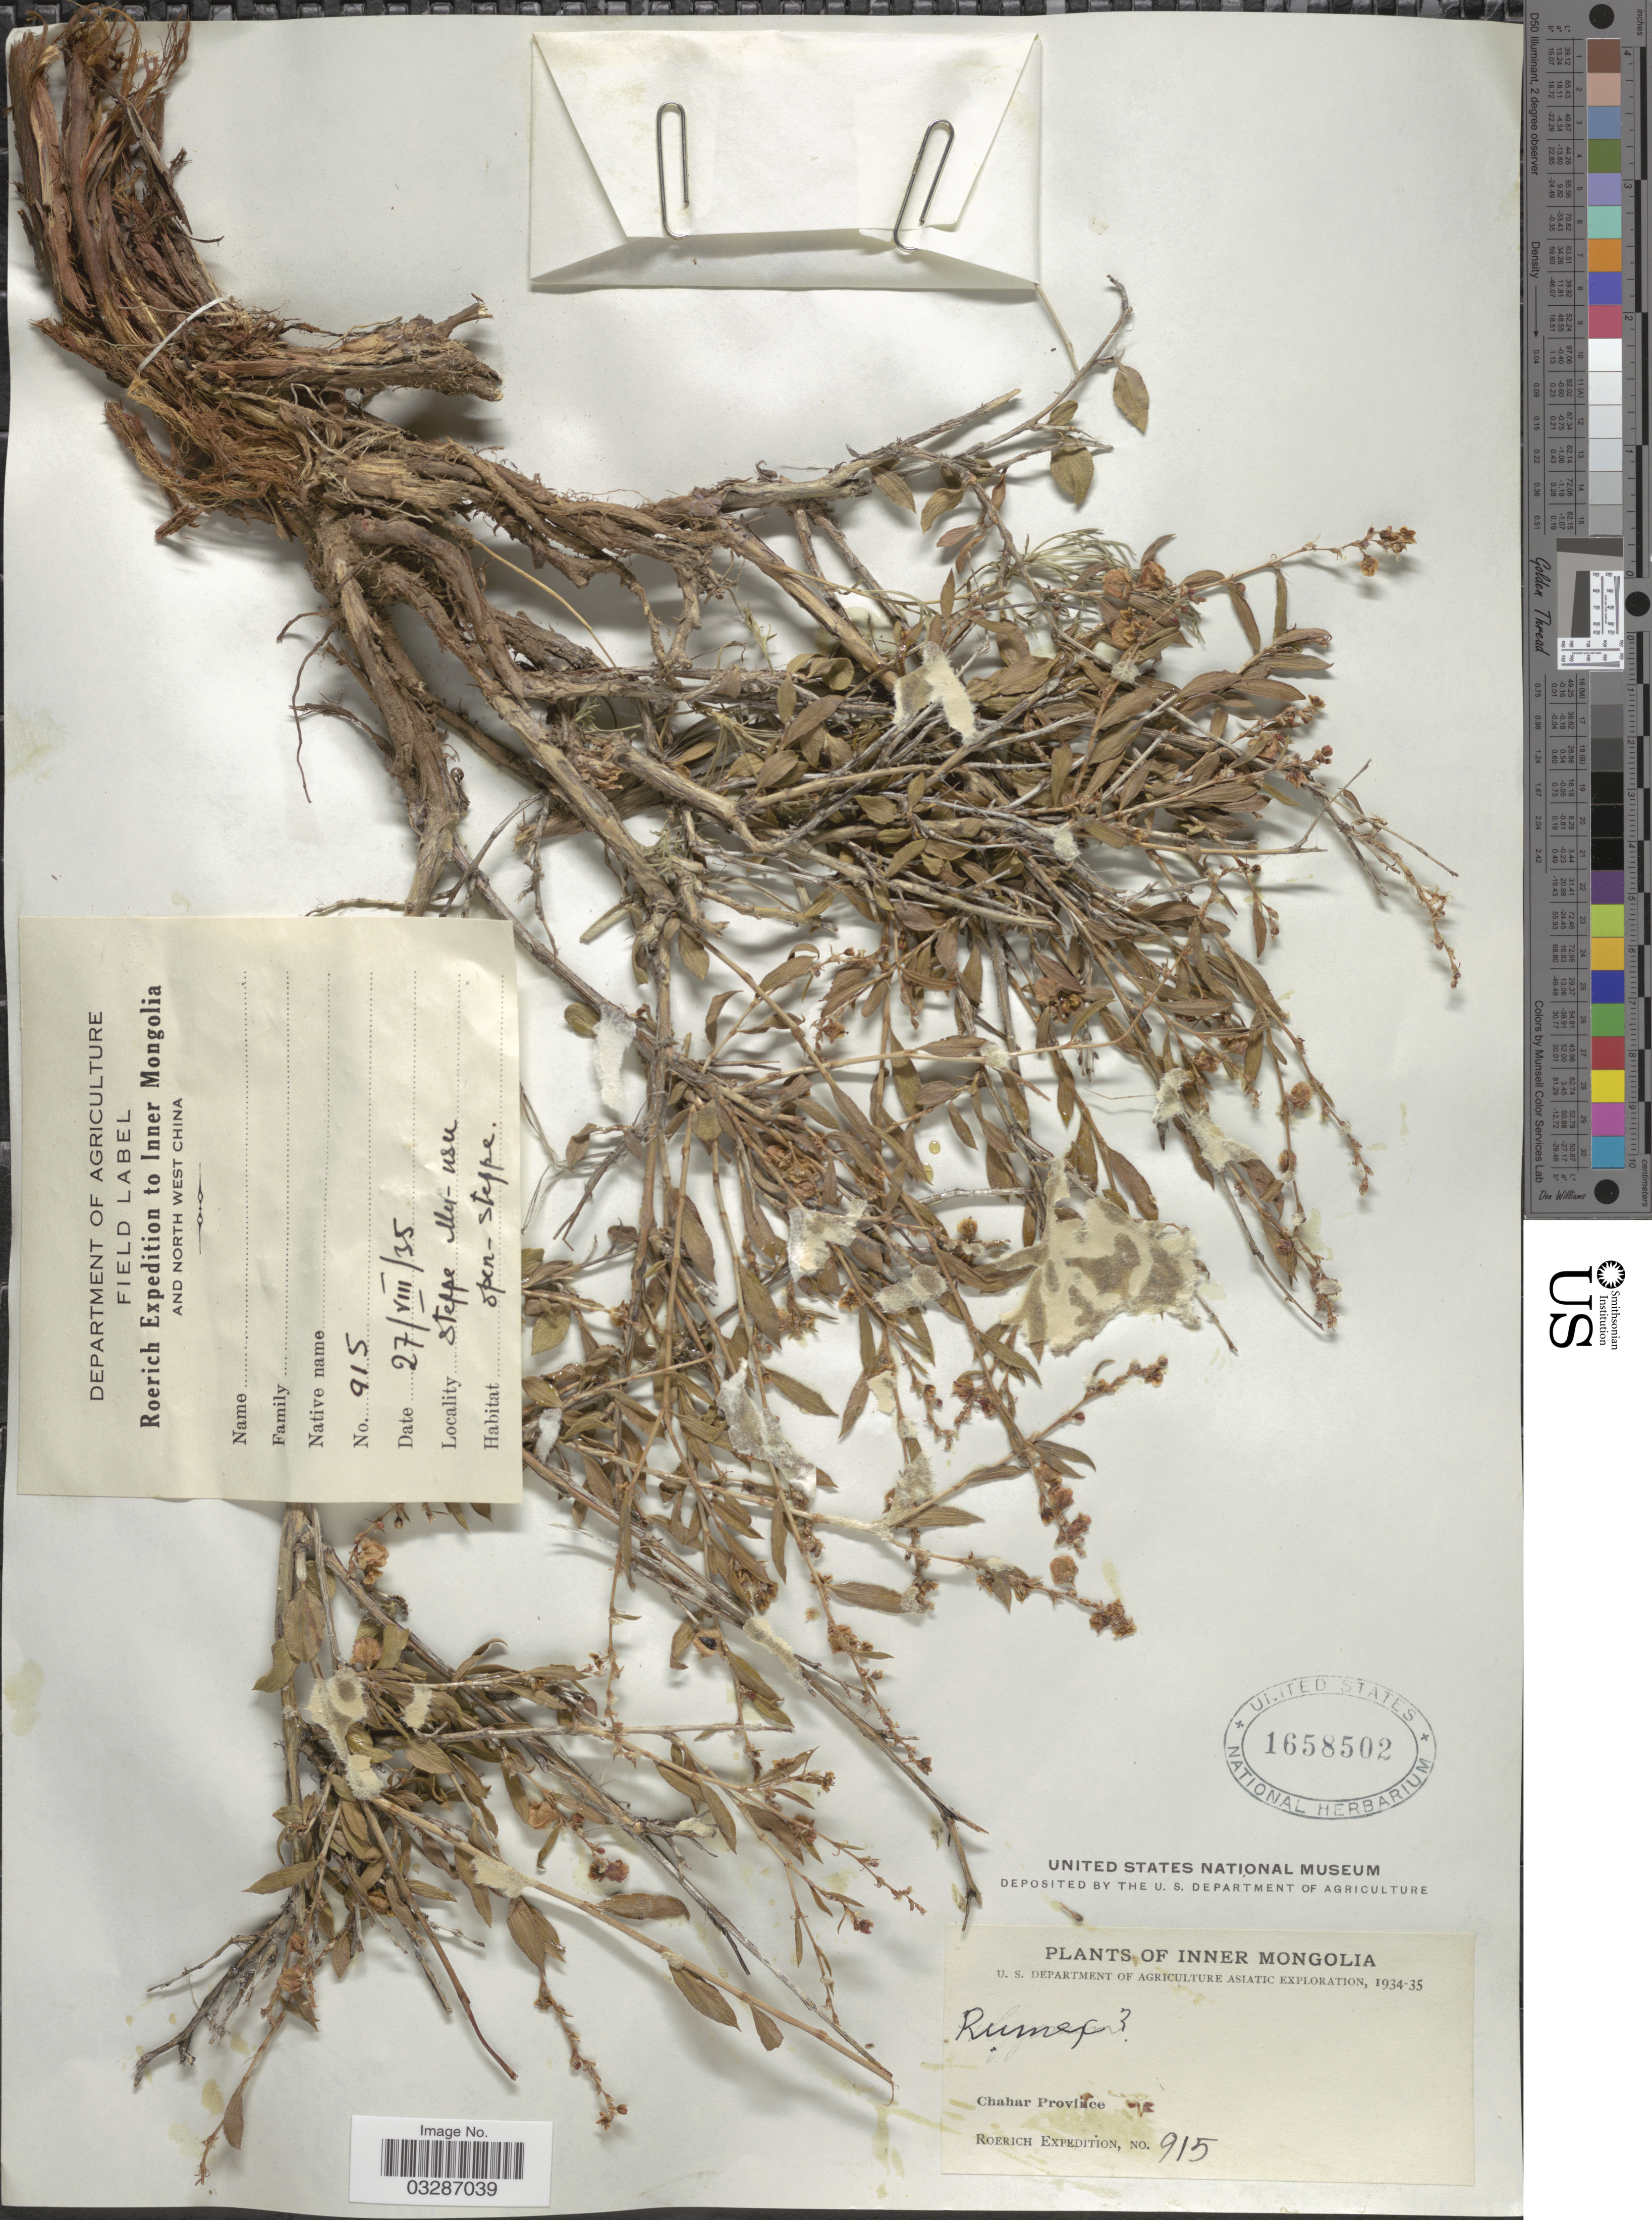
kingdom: Plantae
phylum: Tracheophyta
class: Magnoliopsida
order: Caryophyllales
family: Polygonaceae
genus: Atraphaxis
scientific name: Atraphaxis sp.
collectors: Roerich Expedition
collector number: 915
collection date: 1935-08-27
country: China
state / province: Nei Monggol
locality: Inner Mongolia and North West China. Steppe Uu-usu. Chahar Province.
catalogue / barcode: US 1658502